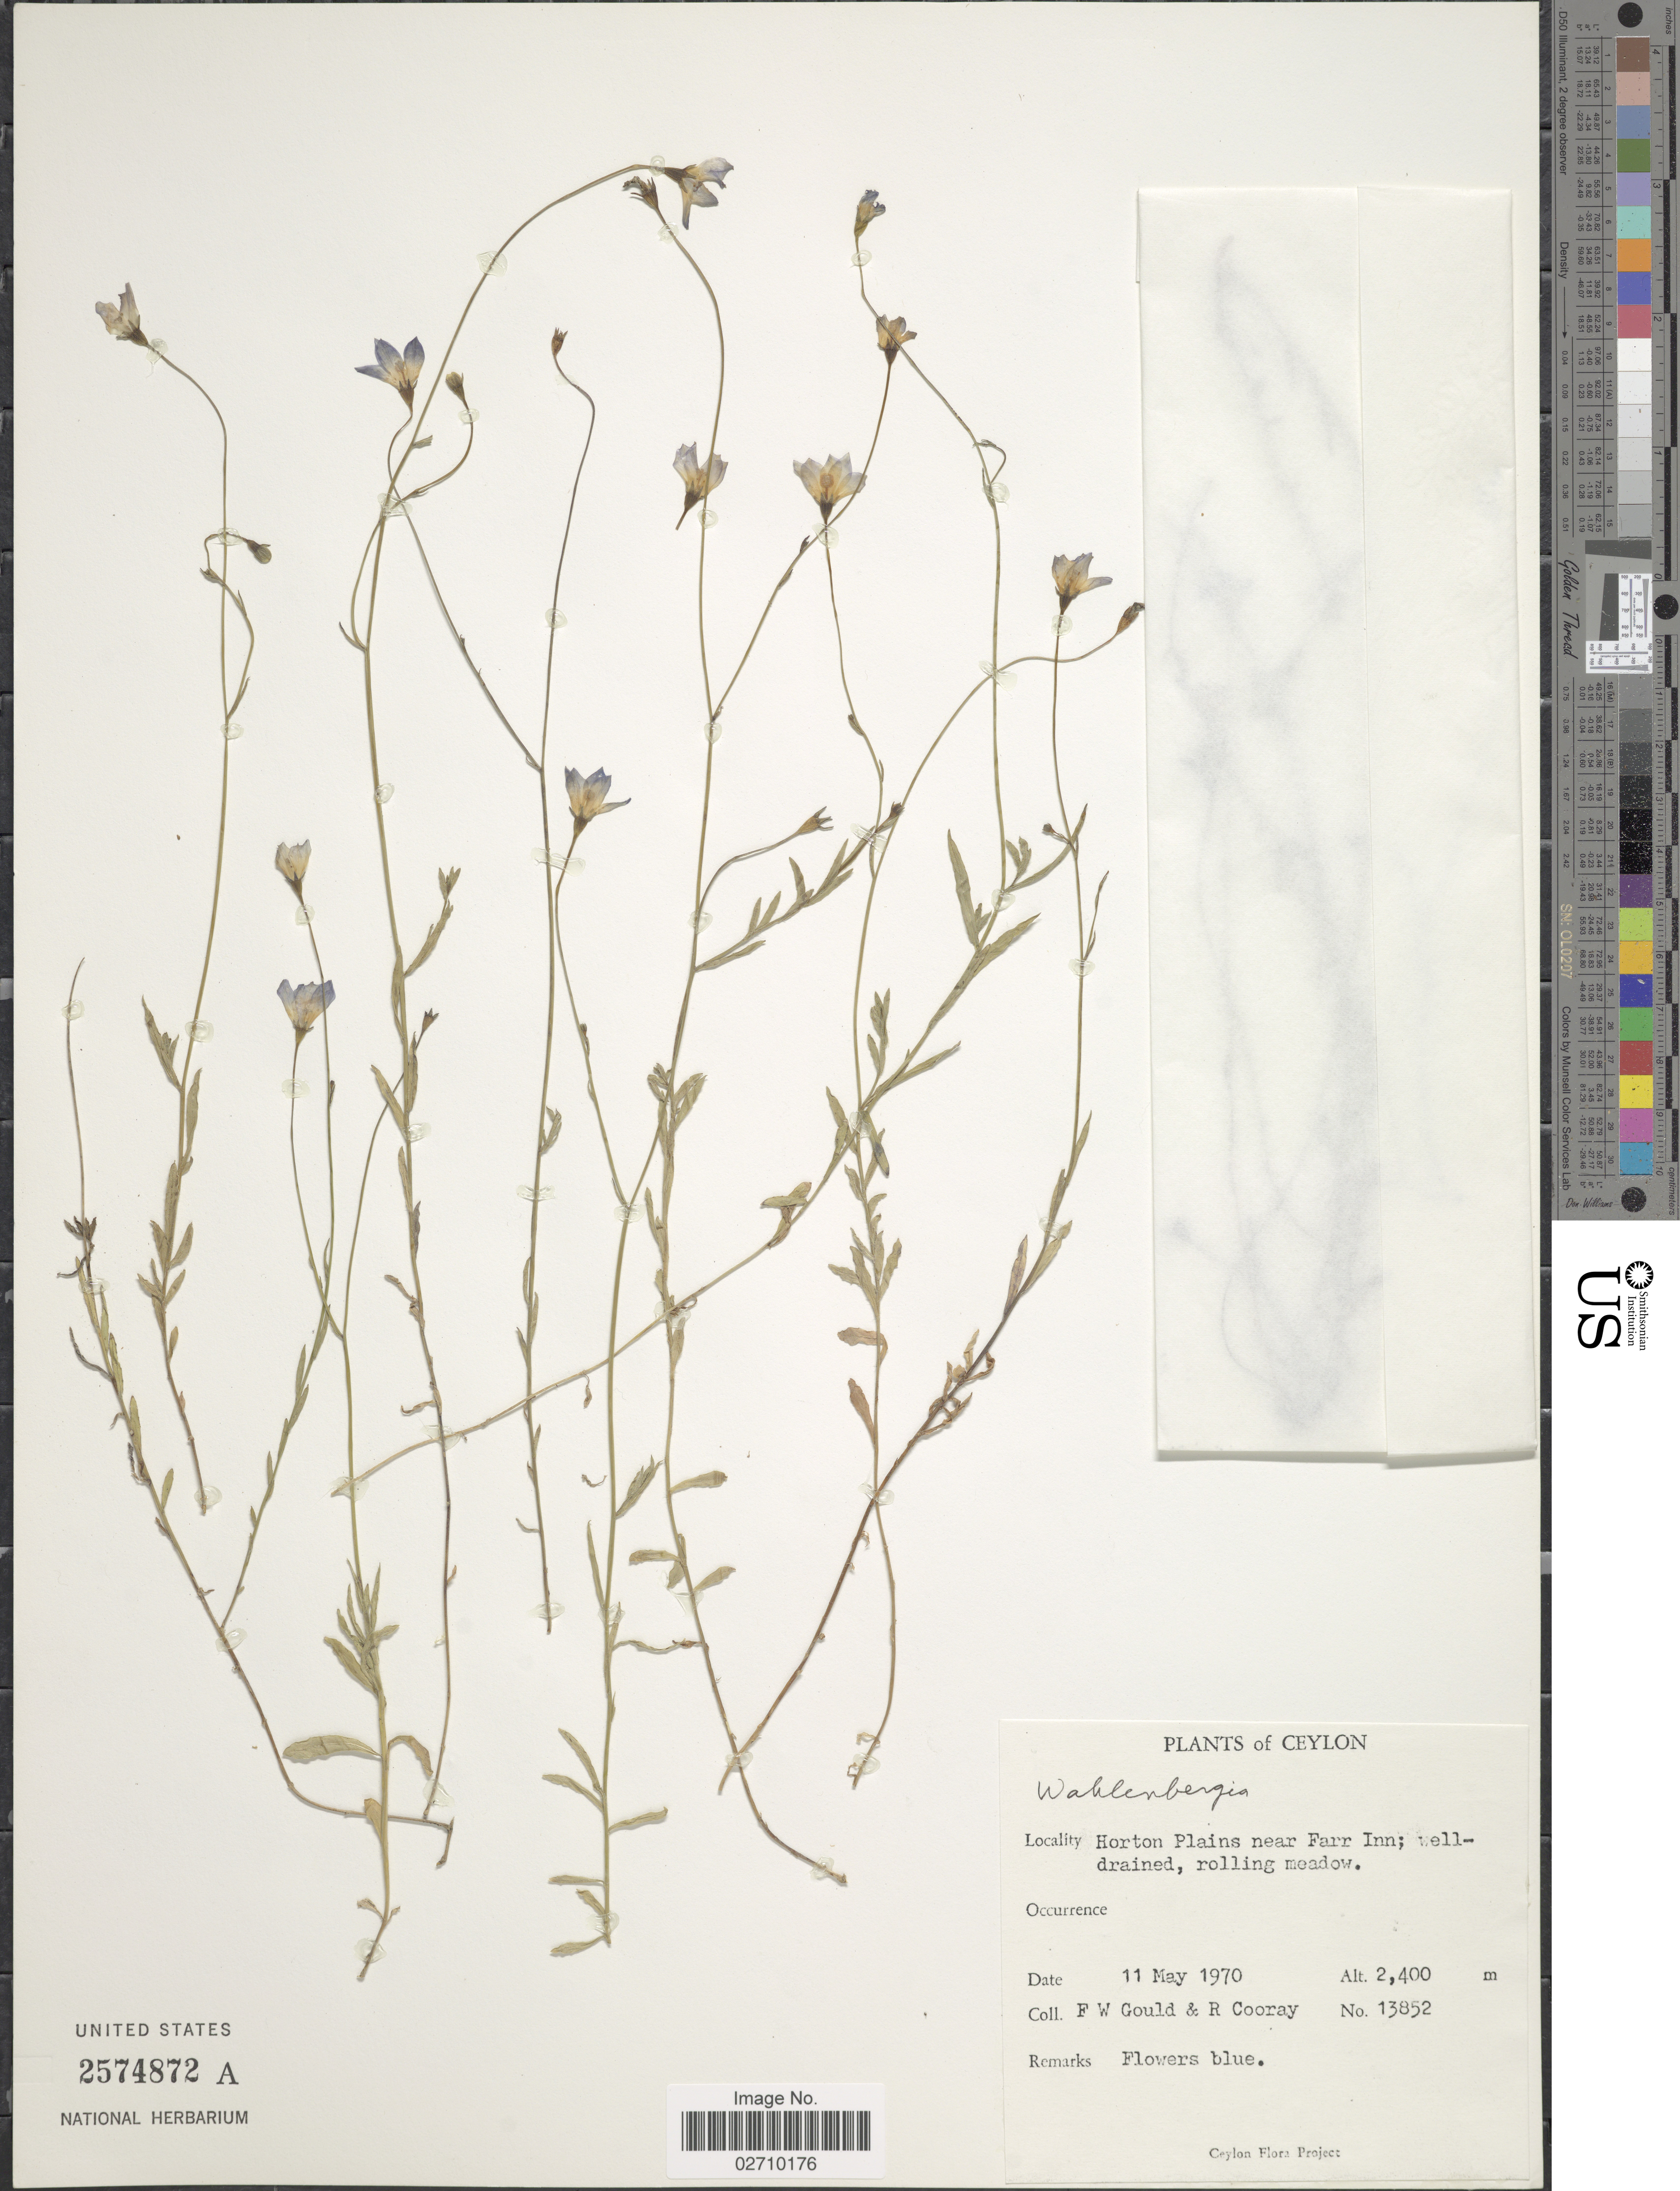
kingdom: Plantae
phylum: Tracheophyta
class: Magnoliopsida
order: Asterales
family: Campanulaceae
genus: Wahlenbergia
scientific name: Wahlenbergia sp.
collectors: F. W. Gould & R. Cooray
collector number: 13852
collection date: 1970-05-11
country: Sri Lanka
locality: Ceylon. Horton Plains near Farr Inn; welldrained, rolling meadow.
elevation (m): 2400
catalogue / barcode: US 2574872A